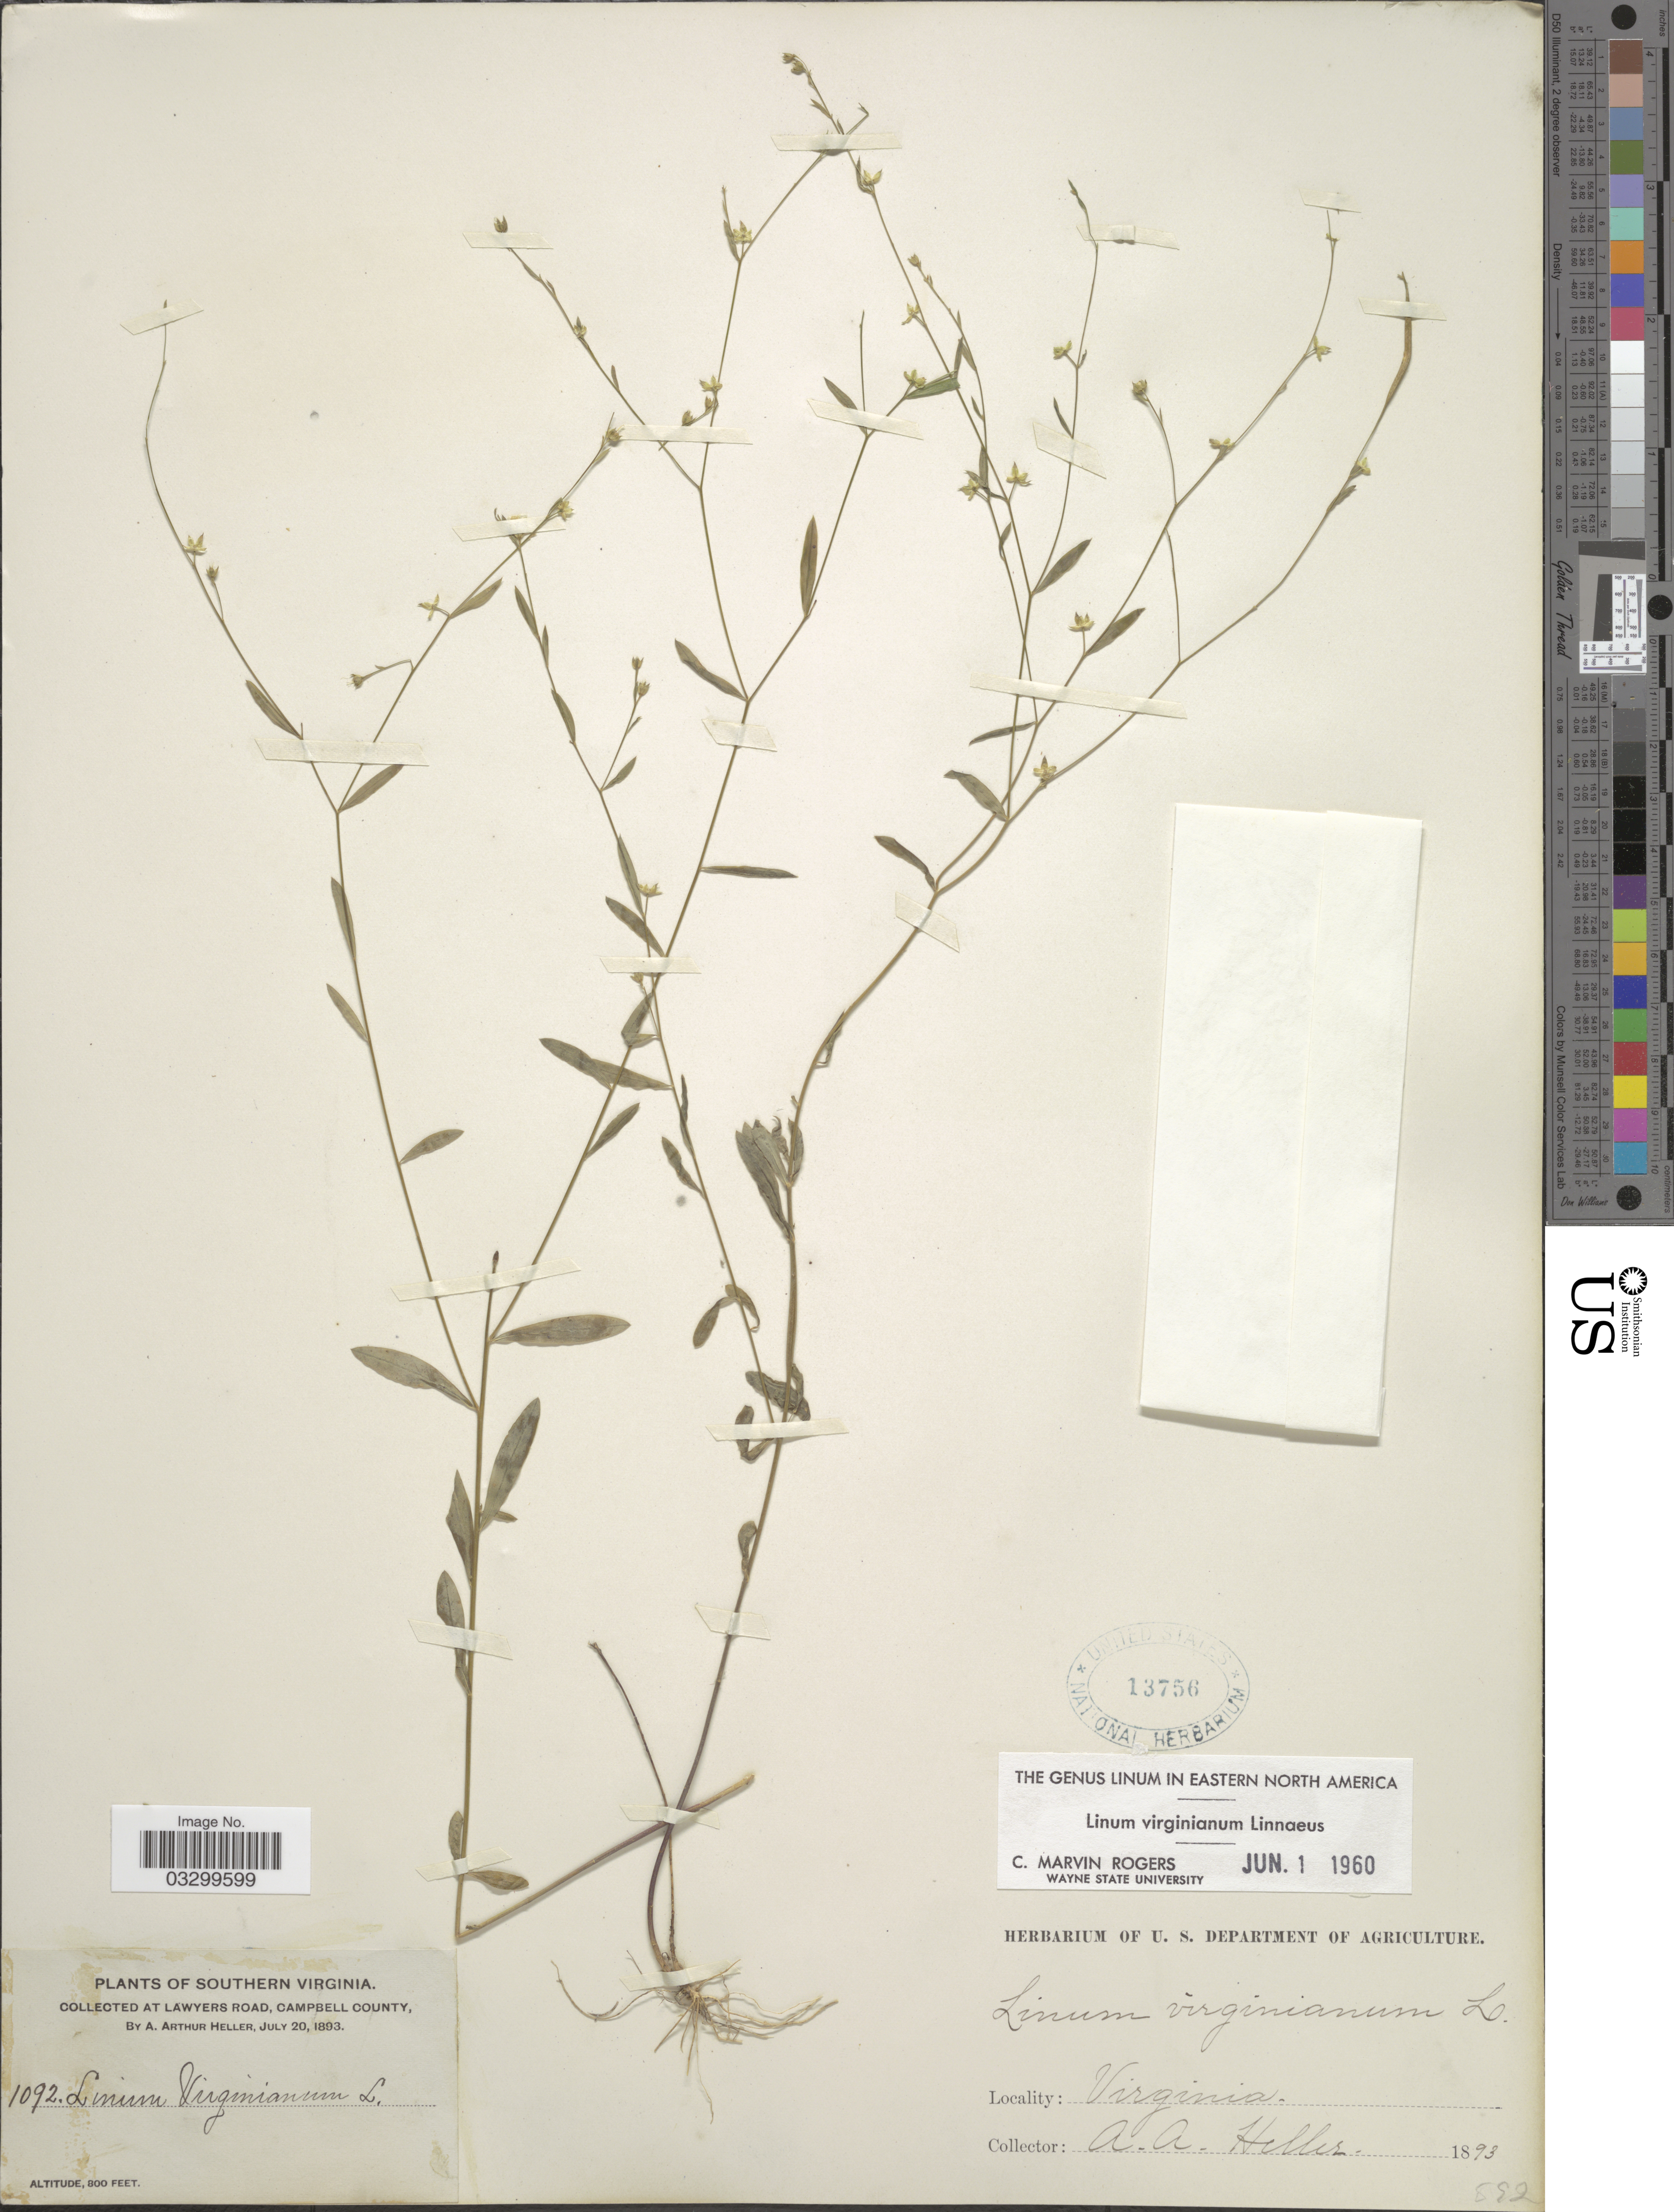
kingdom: Plantae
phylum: Tracheophyta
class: Magnoliopsida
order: Malpighiales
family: Linaceae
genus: Linum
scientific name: Linum virginianum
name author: L.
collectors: A. A. Heller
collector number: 1092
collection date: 1893-07-20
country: United States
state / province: Virginia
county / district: Campbell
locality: Southern Virginia, at Lawyers Road, Campbell County.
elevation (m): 244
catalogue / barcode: US 13756